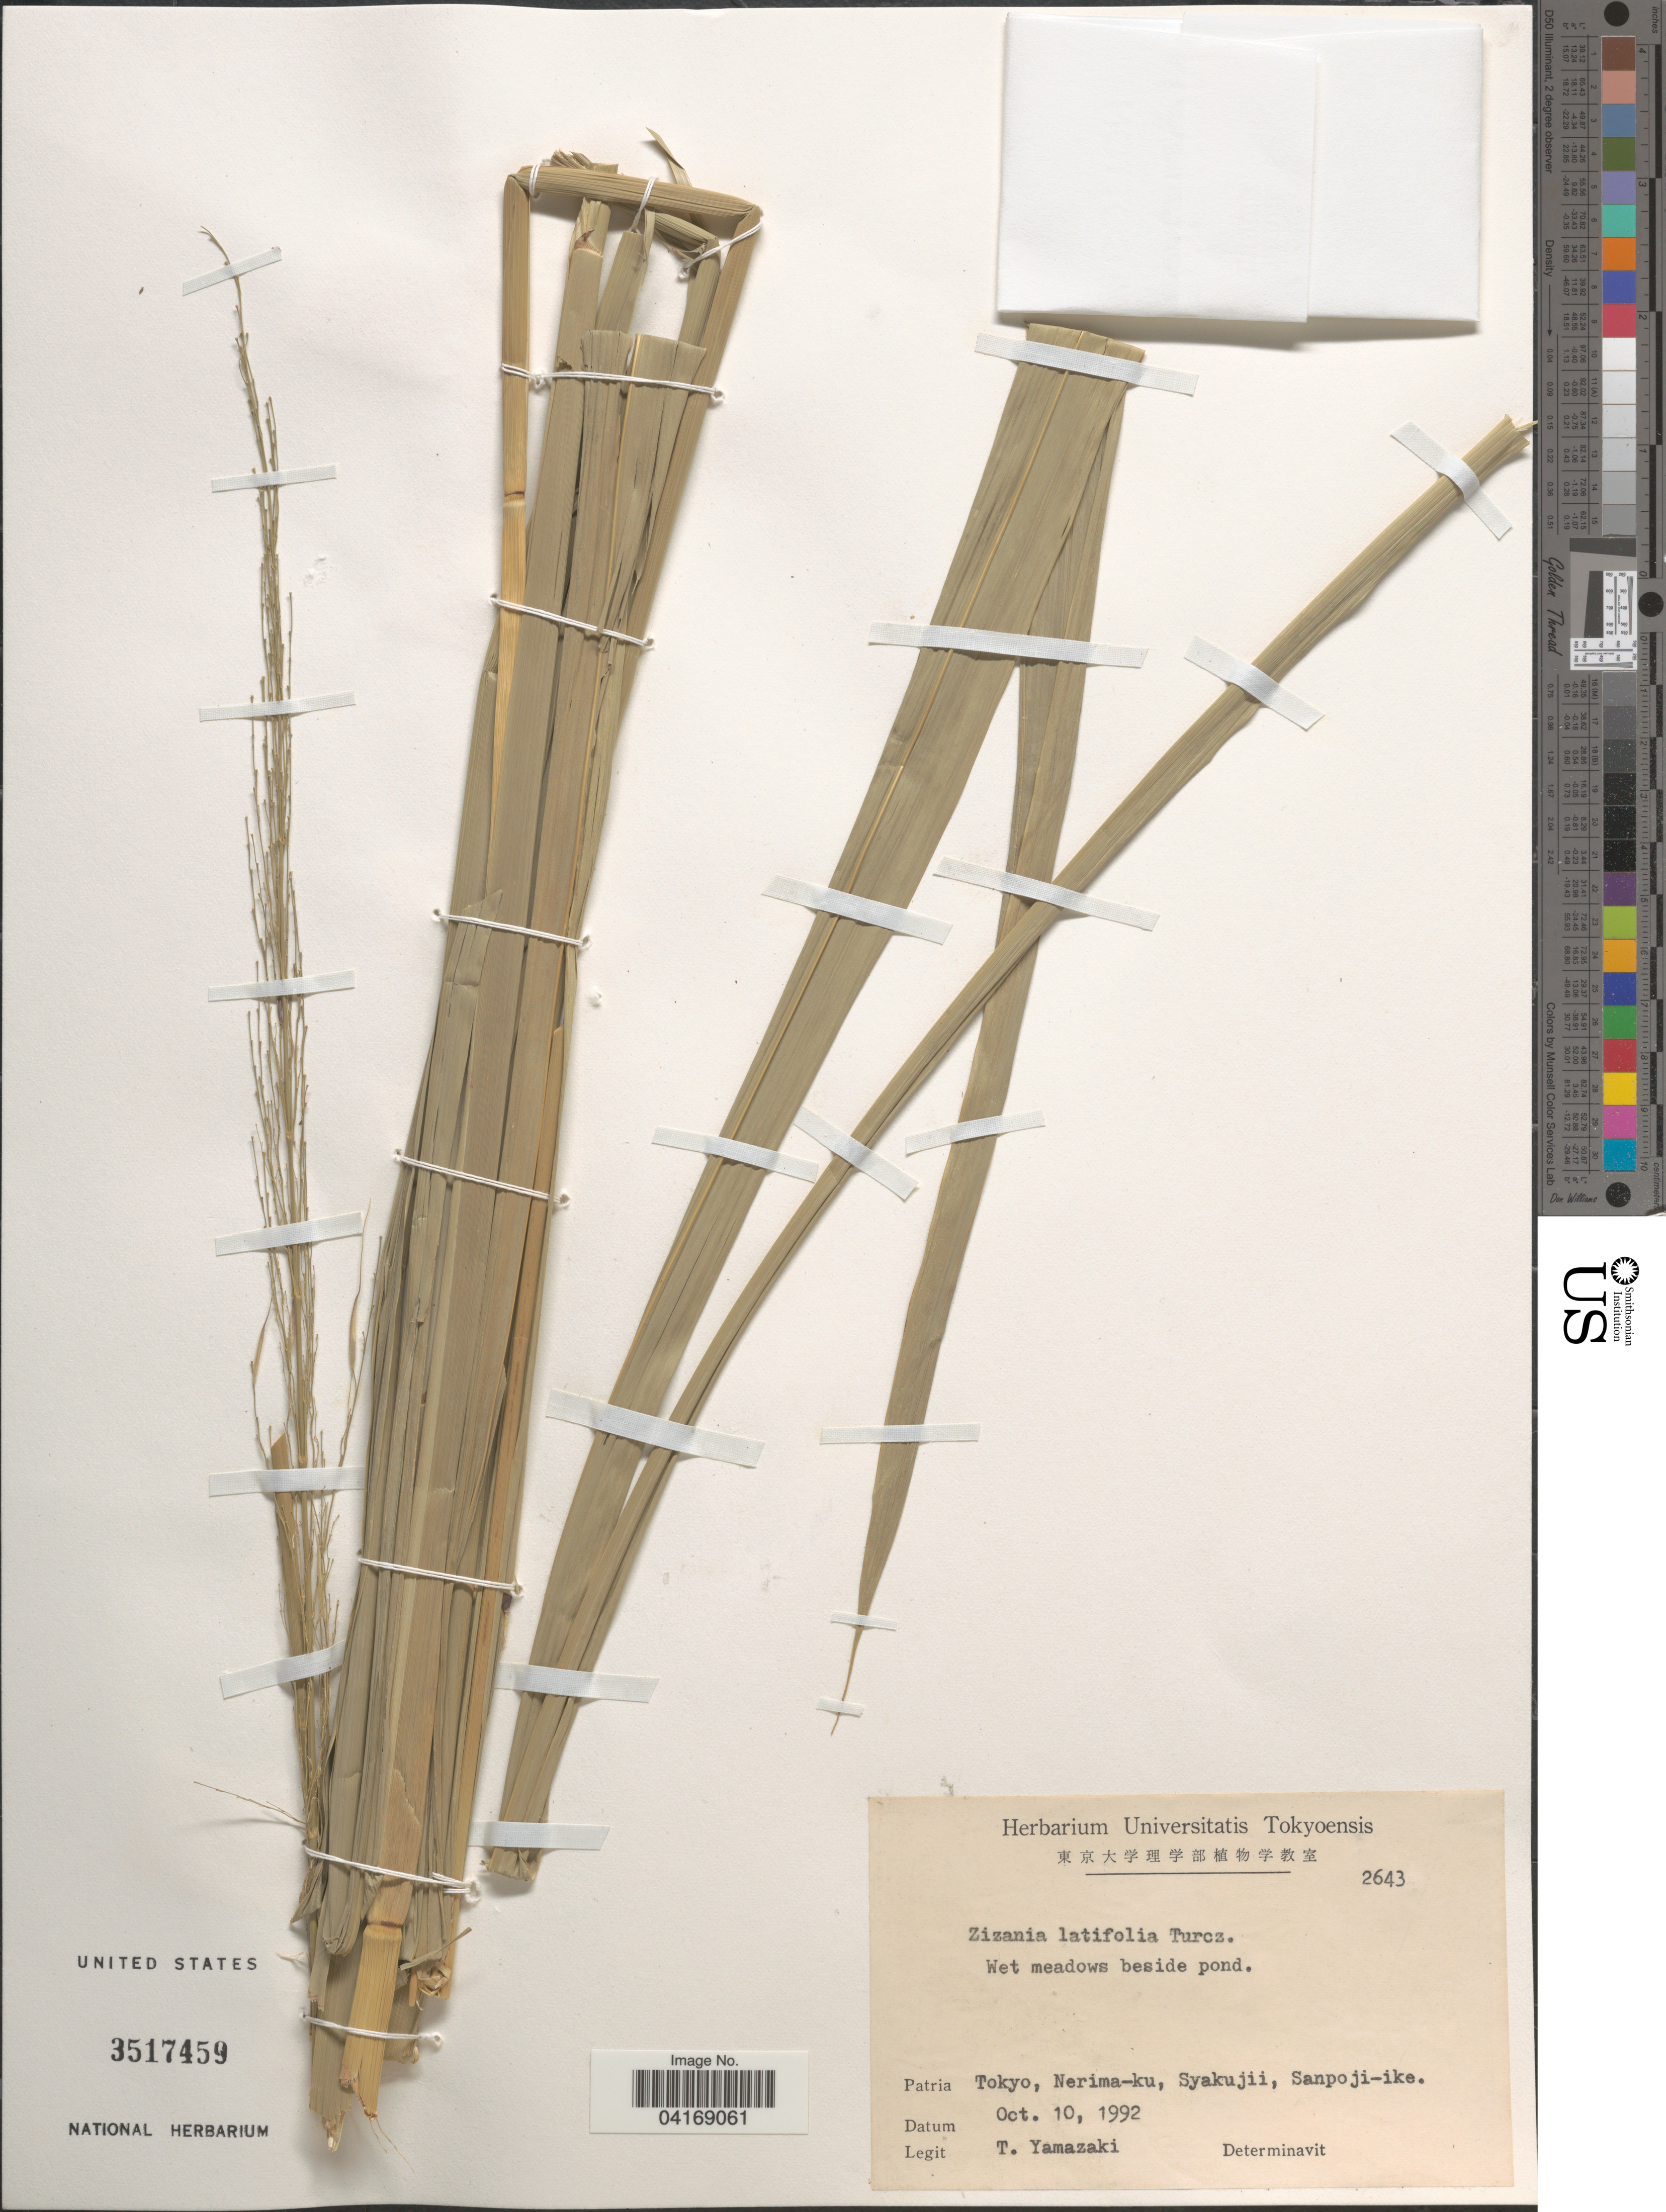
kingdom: Plantae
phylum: Tracheophyta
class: Liliopsida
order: Poales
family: Poaceae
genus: Zizania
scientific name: Zizania latifolia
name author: (Griseb.) Stapf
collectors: T. Yamazaki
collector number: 2643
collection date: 1992-10-10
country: Japan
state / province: Tokyo, Federal City of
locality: Nerima-ku, Syakujii, Sanpoji-ike.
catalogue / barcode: US 3517459